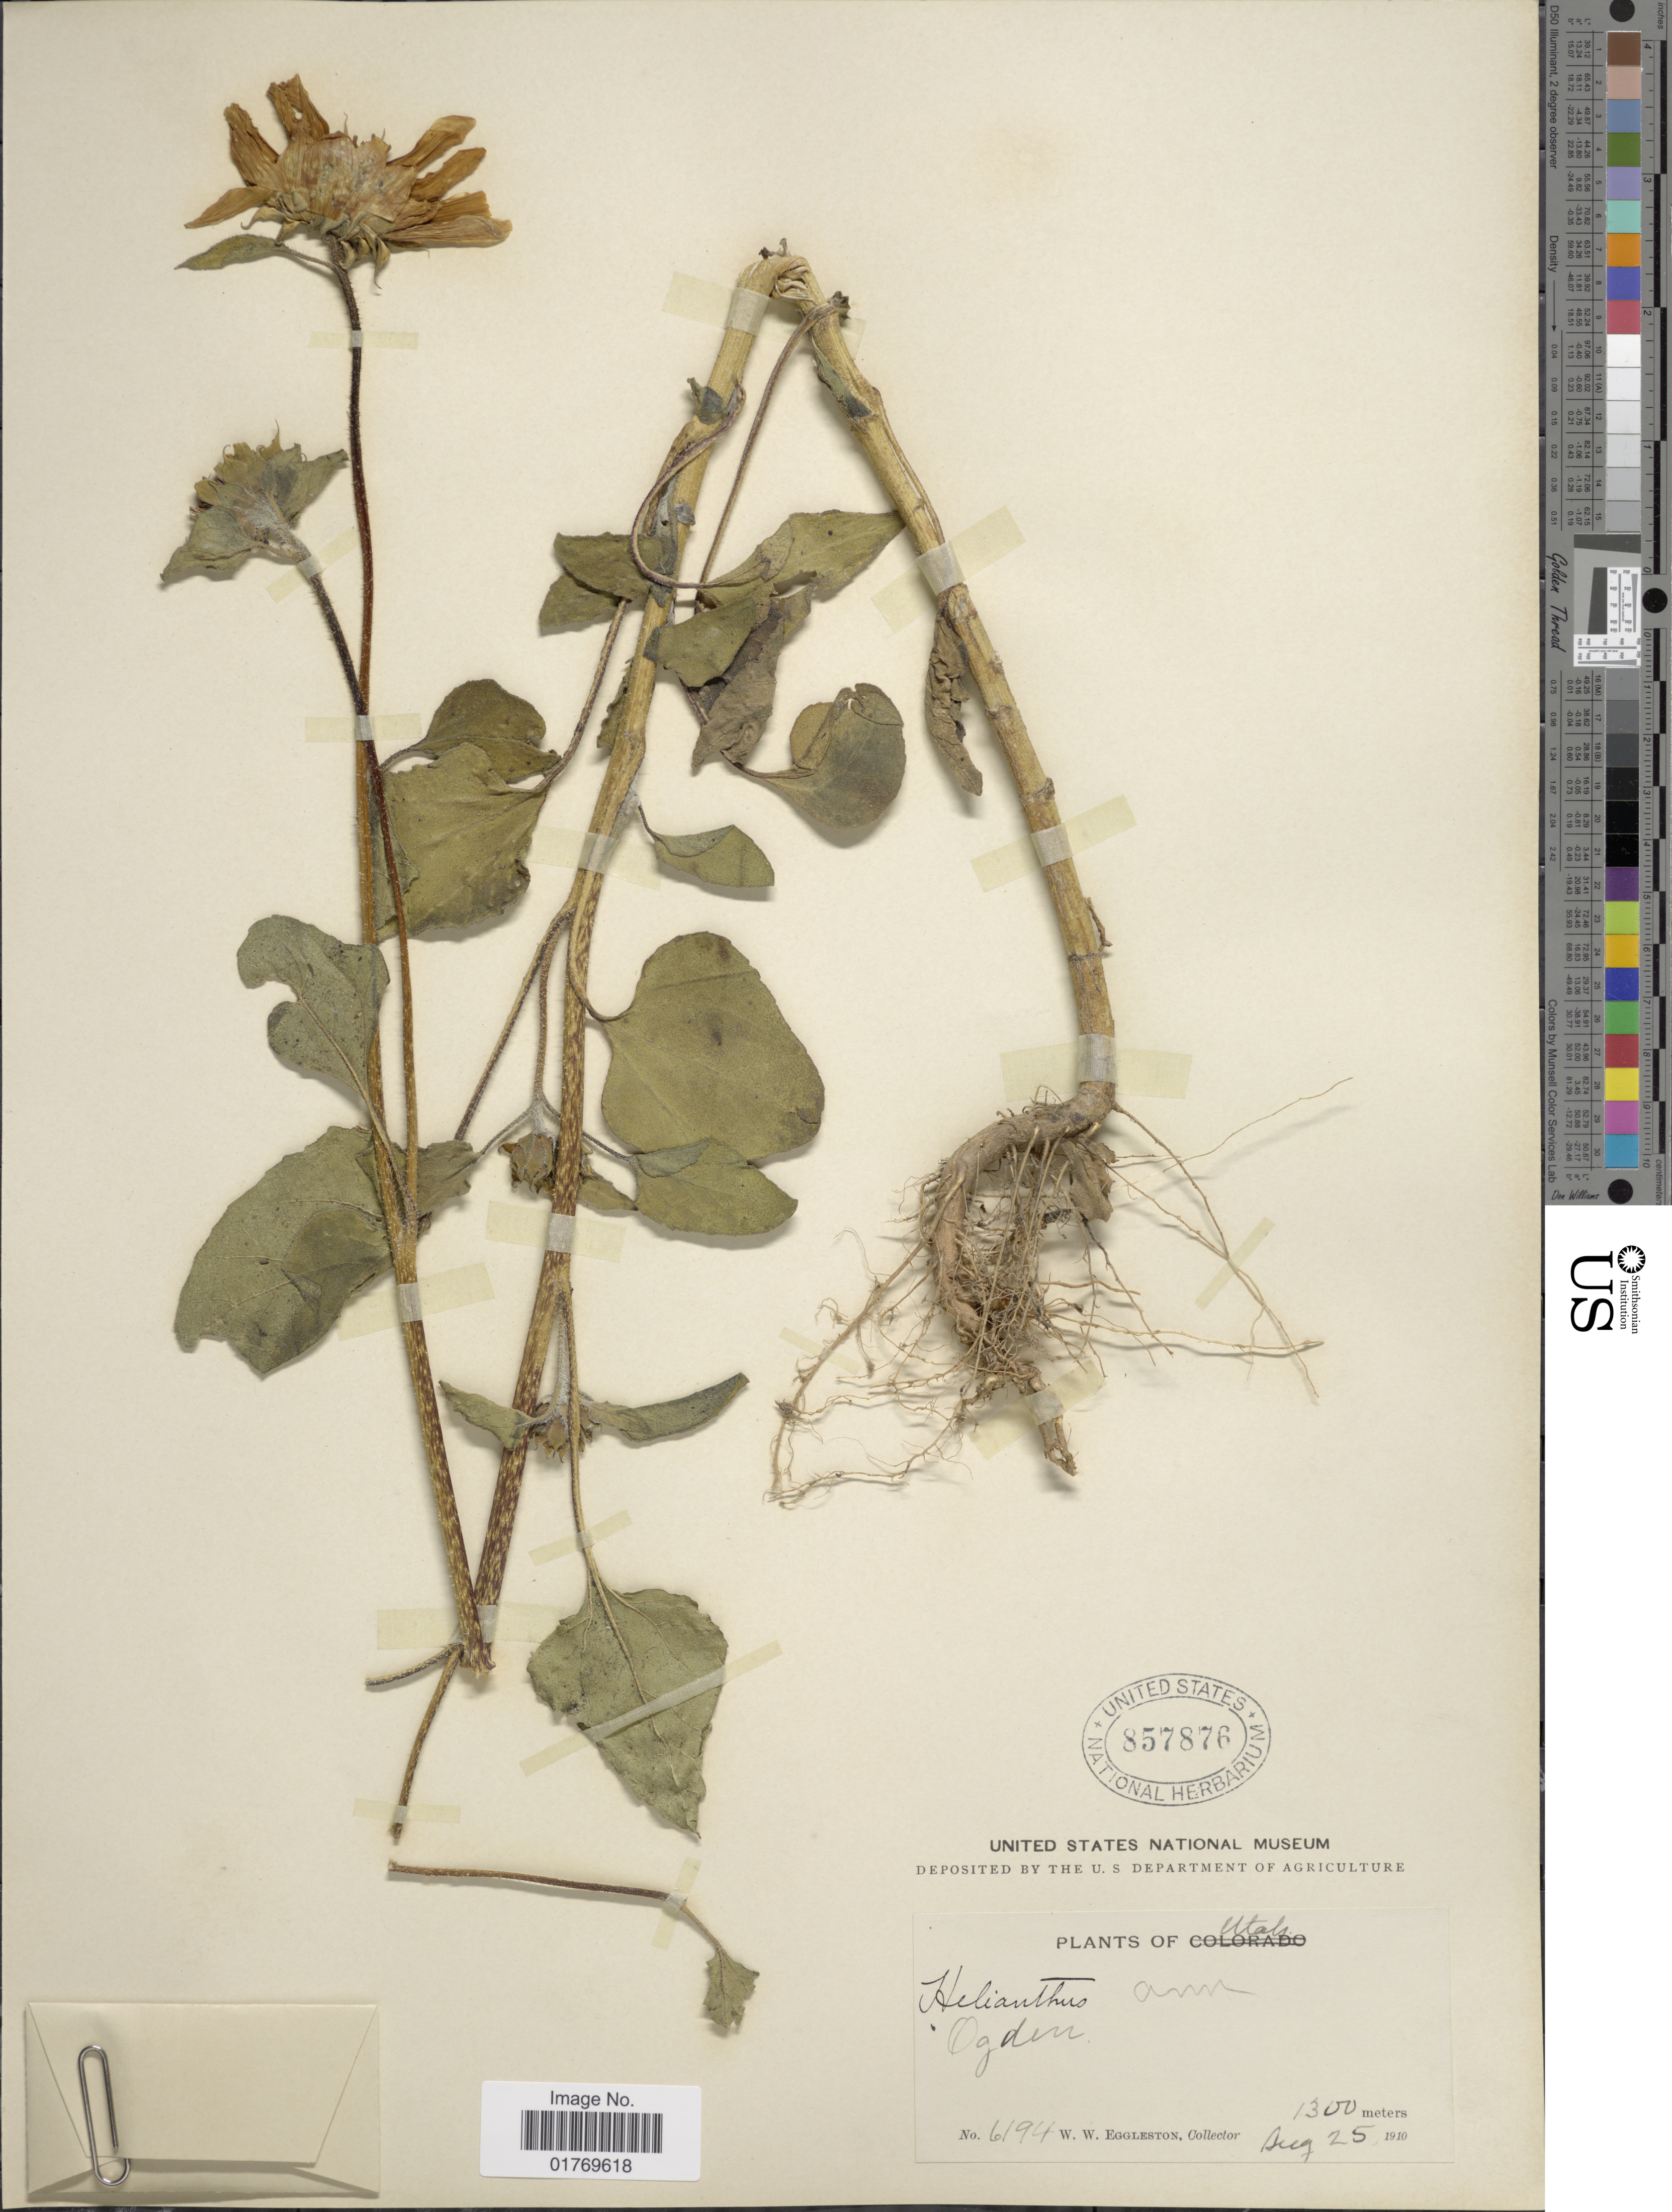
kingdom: Plantae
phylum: Tracheophyta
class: Magnoliopsida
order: Asterales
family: Asteraceae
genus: Helianthus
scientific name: Helianthus annuus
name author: L.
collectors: W. W. Eggleston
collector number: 6194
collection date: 1910-08-25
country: United States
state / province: Utah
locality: Ogden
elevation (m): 1300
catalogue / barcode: US 857876